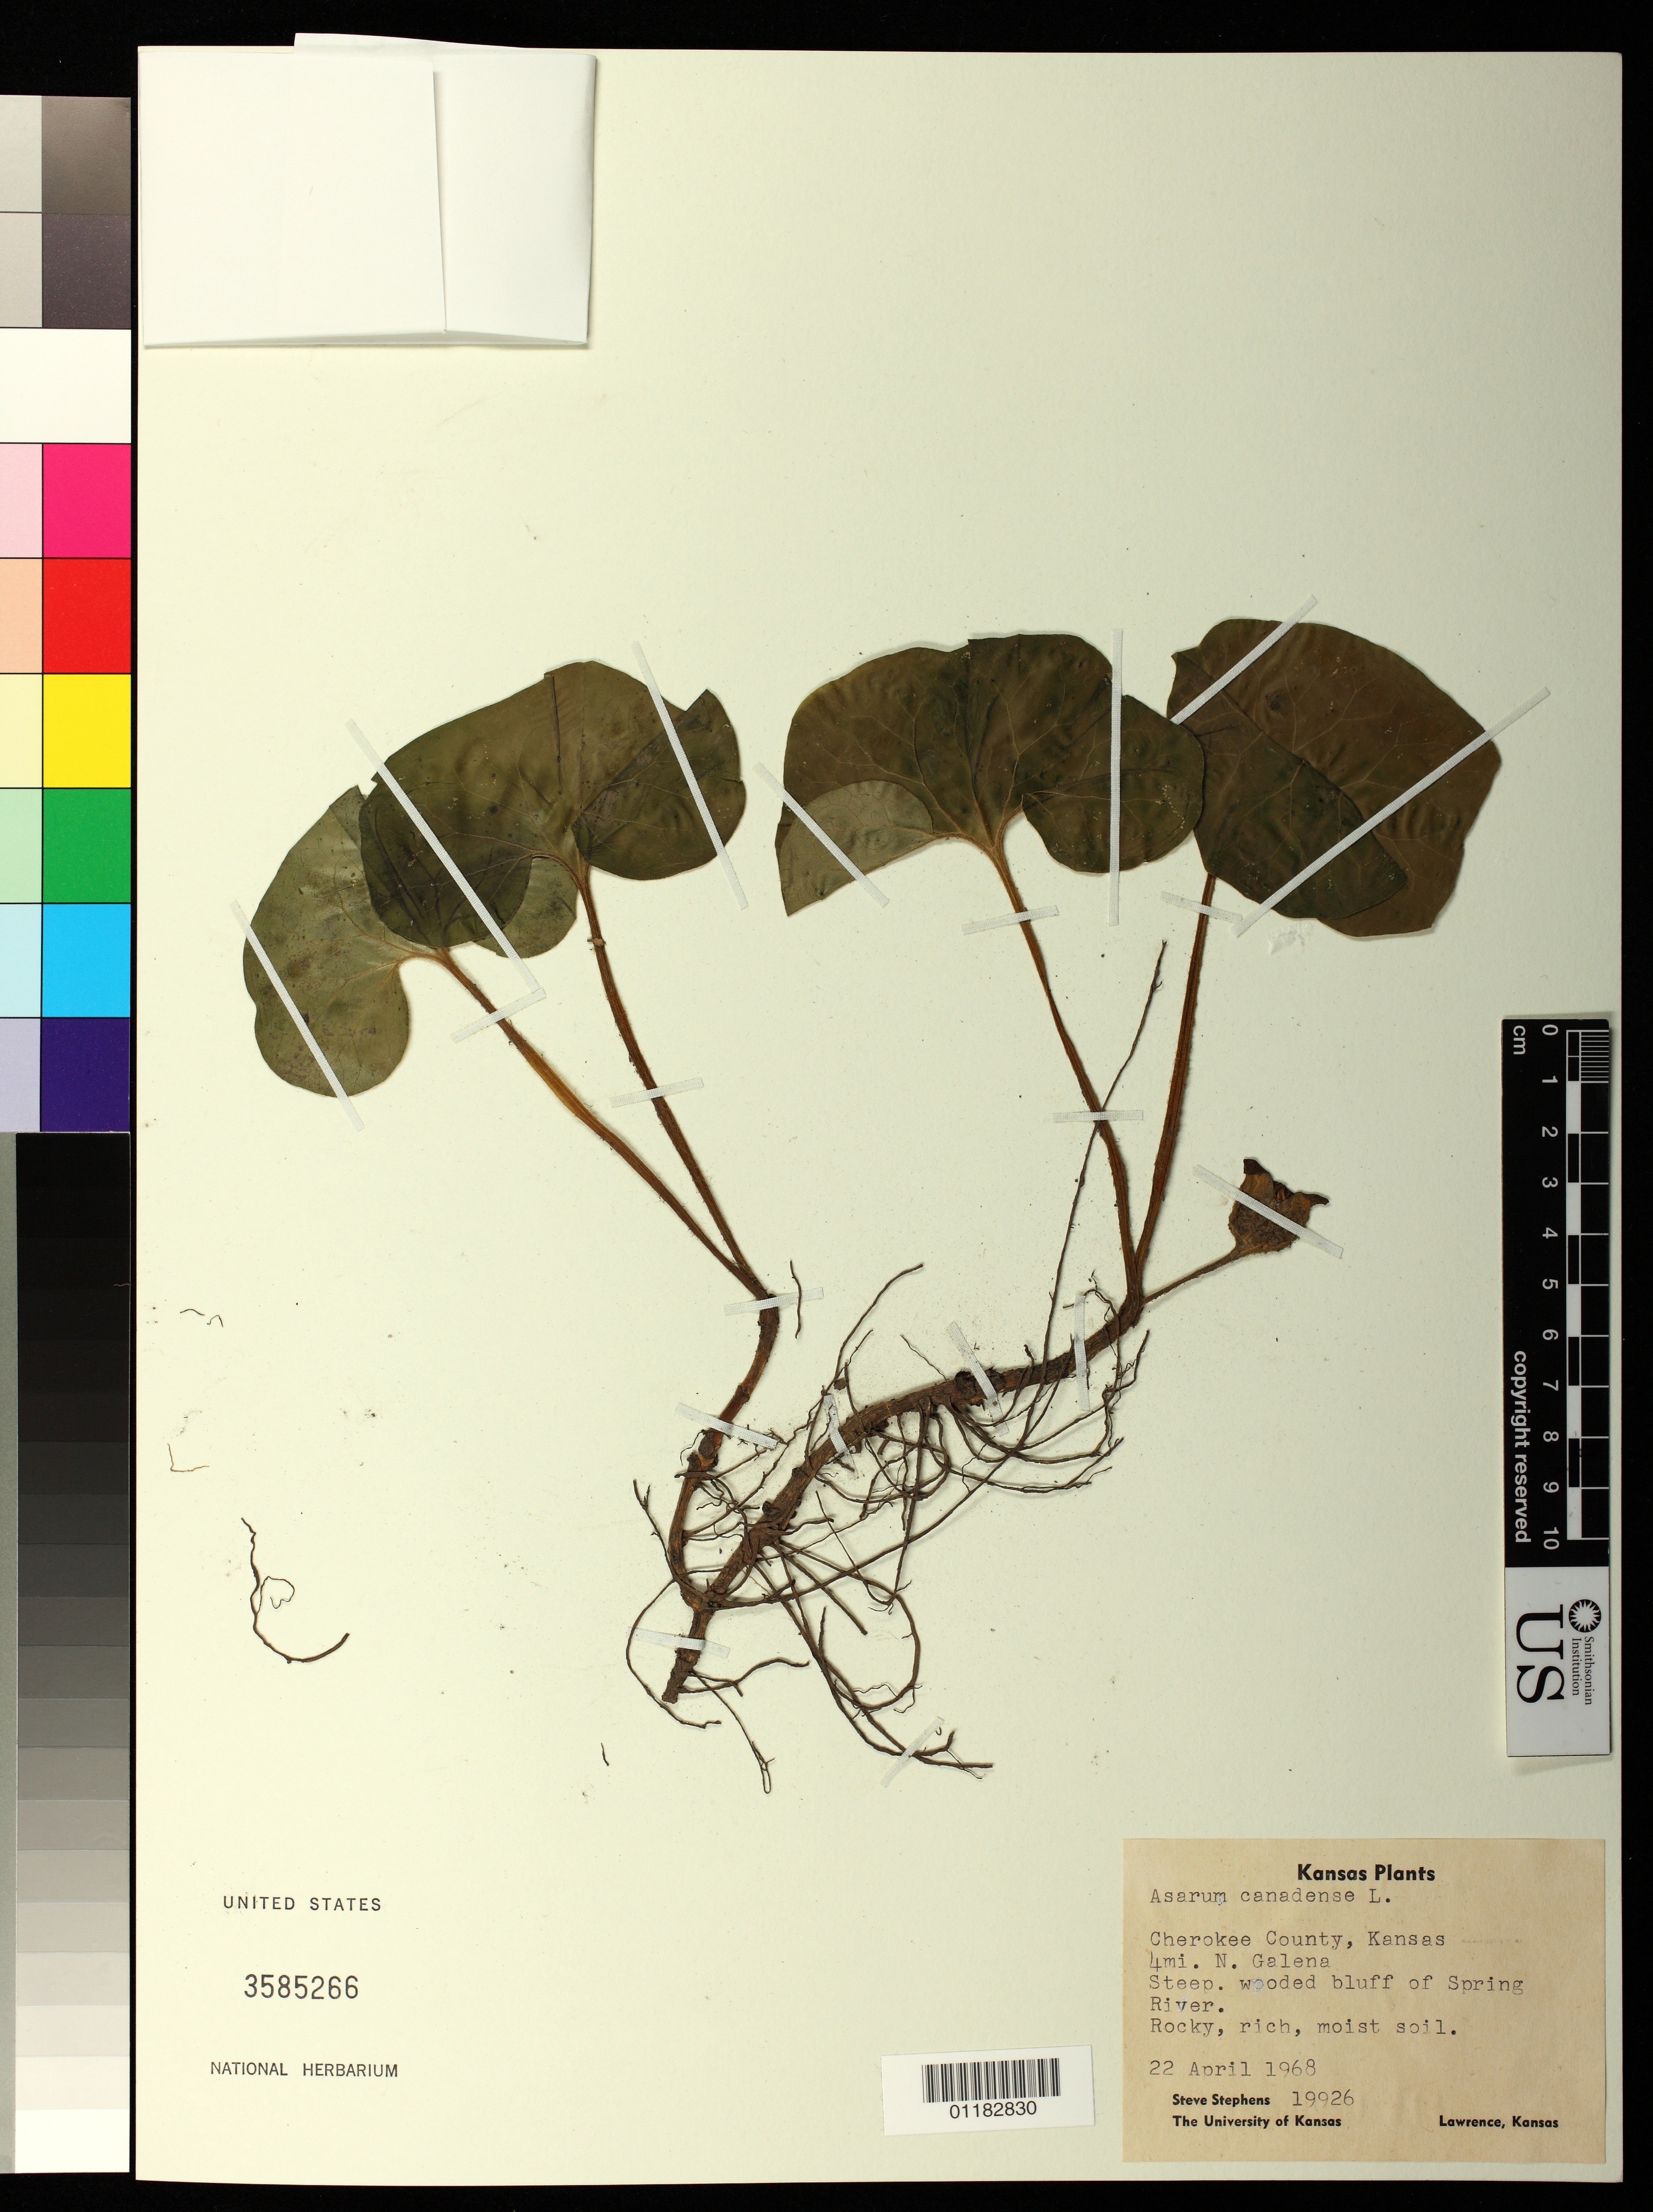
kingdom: Plantae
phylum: Tracheophyta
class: Magnoliopsida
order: Piperales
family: Aristolochiaceae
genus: Asarum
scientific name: Asarum canadense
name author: L.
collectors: S. Stephens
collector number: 19926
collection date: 1968-04-22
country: United States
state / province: Kansas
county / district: Cherokee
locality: Cherokee County: 4 miles N. Galena Steep wooded bluff of Spring River.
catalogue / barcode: US 3585266